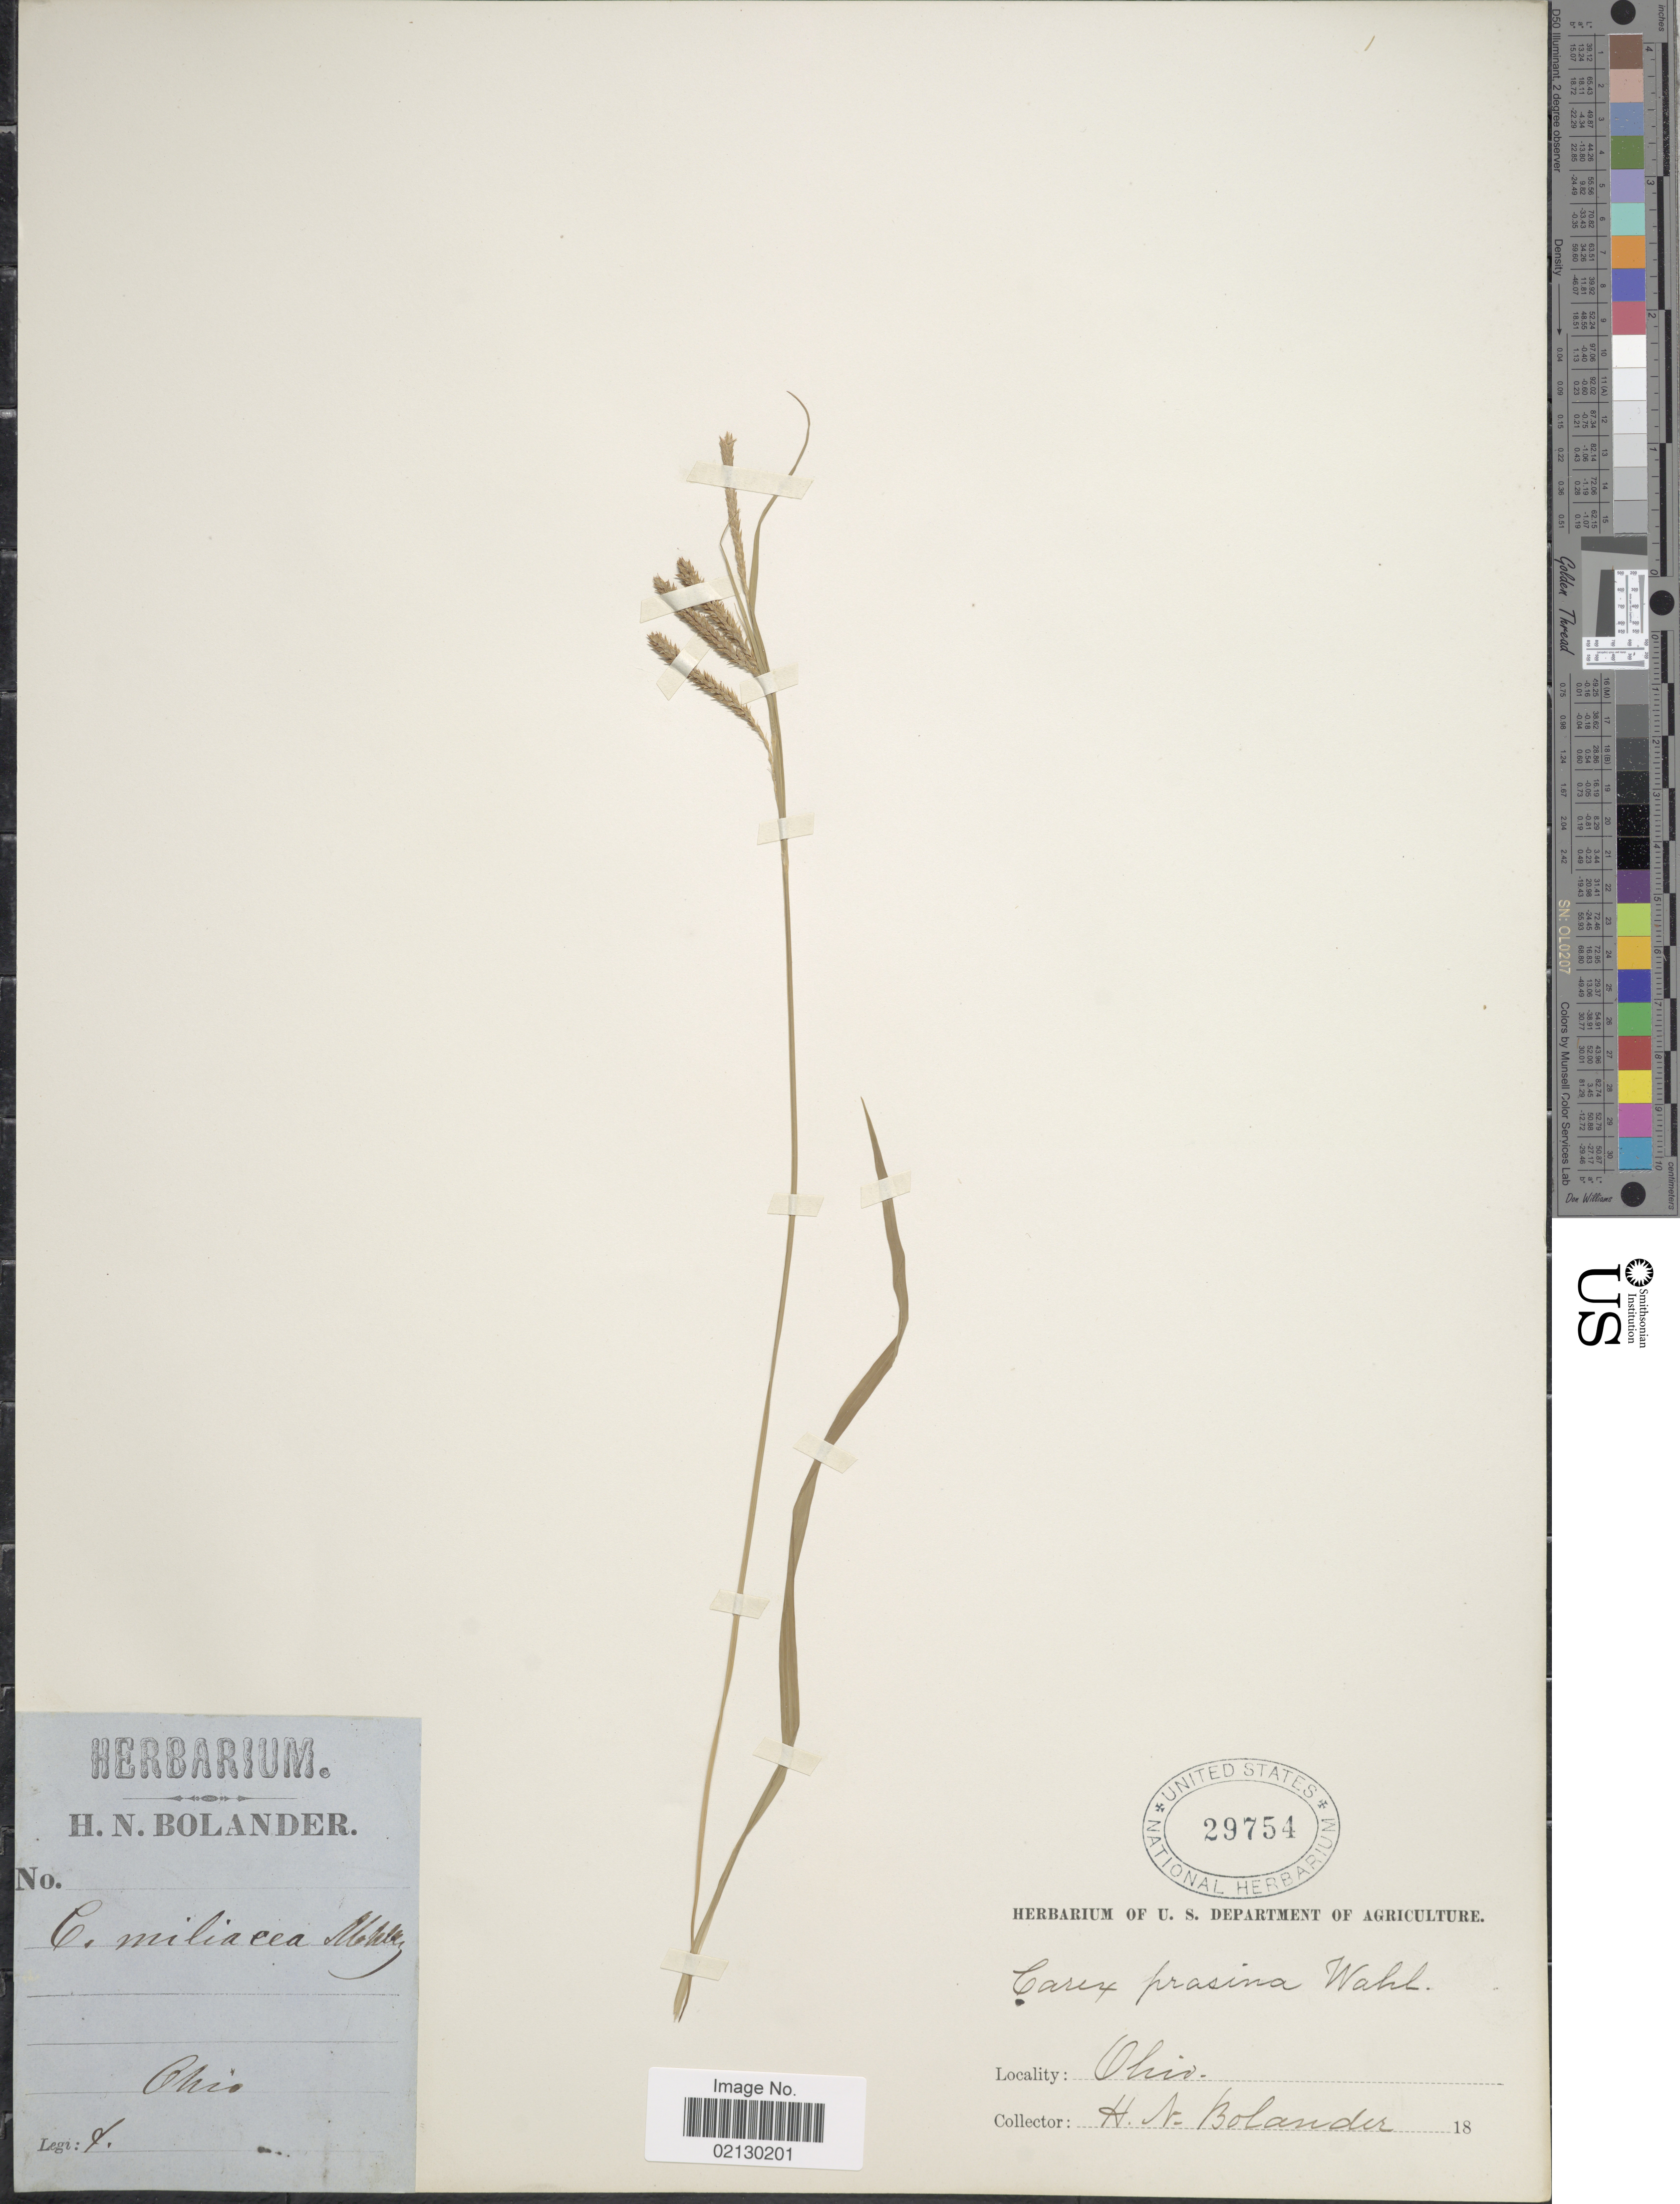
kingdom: Plantae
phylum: Tracheophyta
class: Liliopsida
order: Poales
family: Cyperaceae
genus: Carex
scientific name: Carex prasina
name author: Wahlenb.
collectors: H. Bolander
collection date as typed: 18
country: United States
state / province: Ohio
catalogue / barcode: US 29754